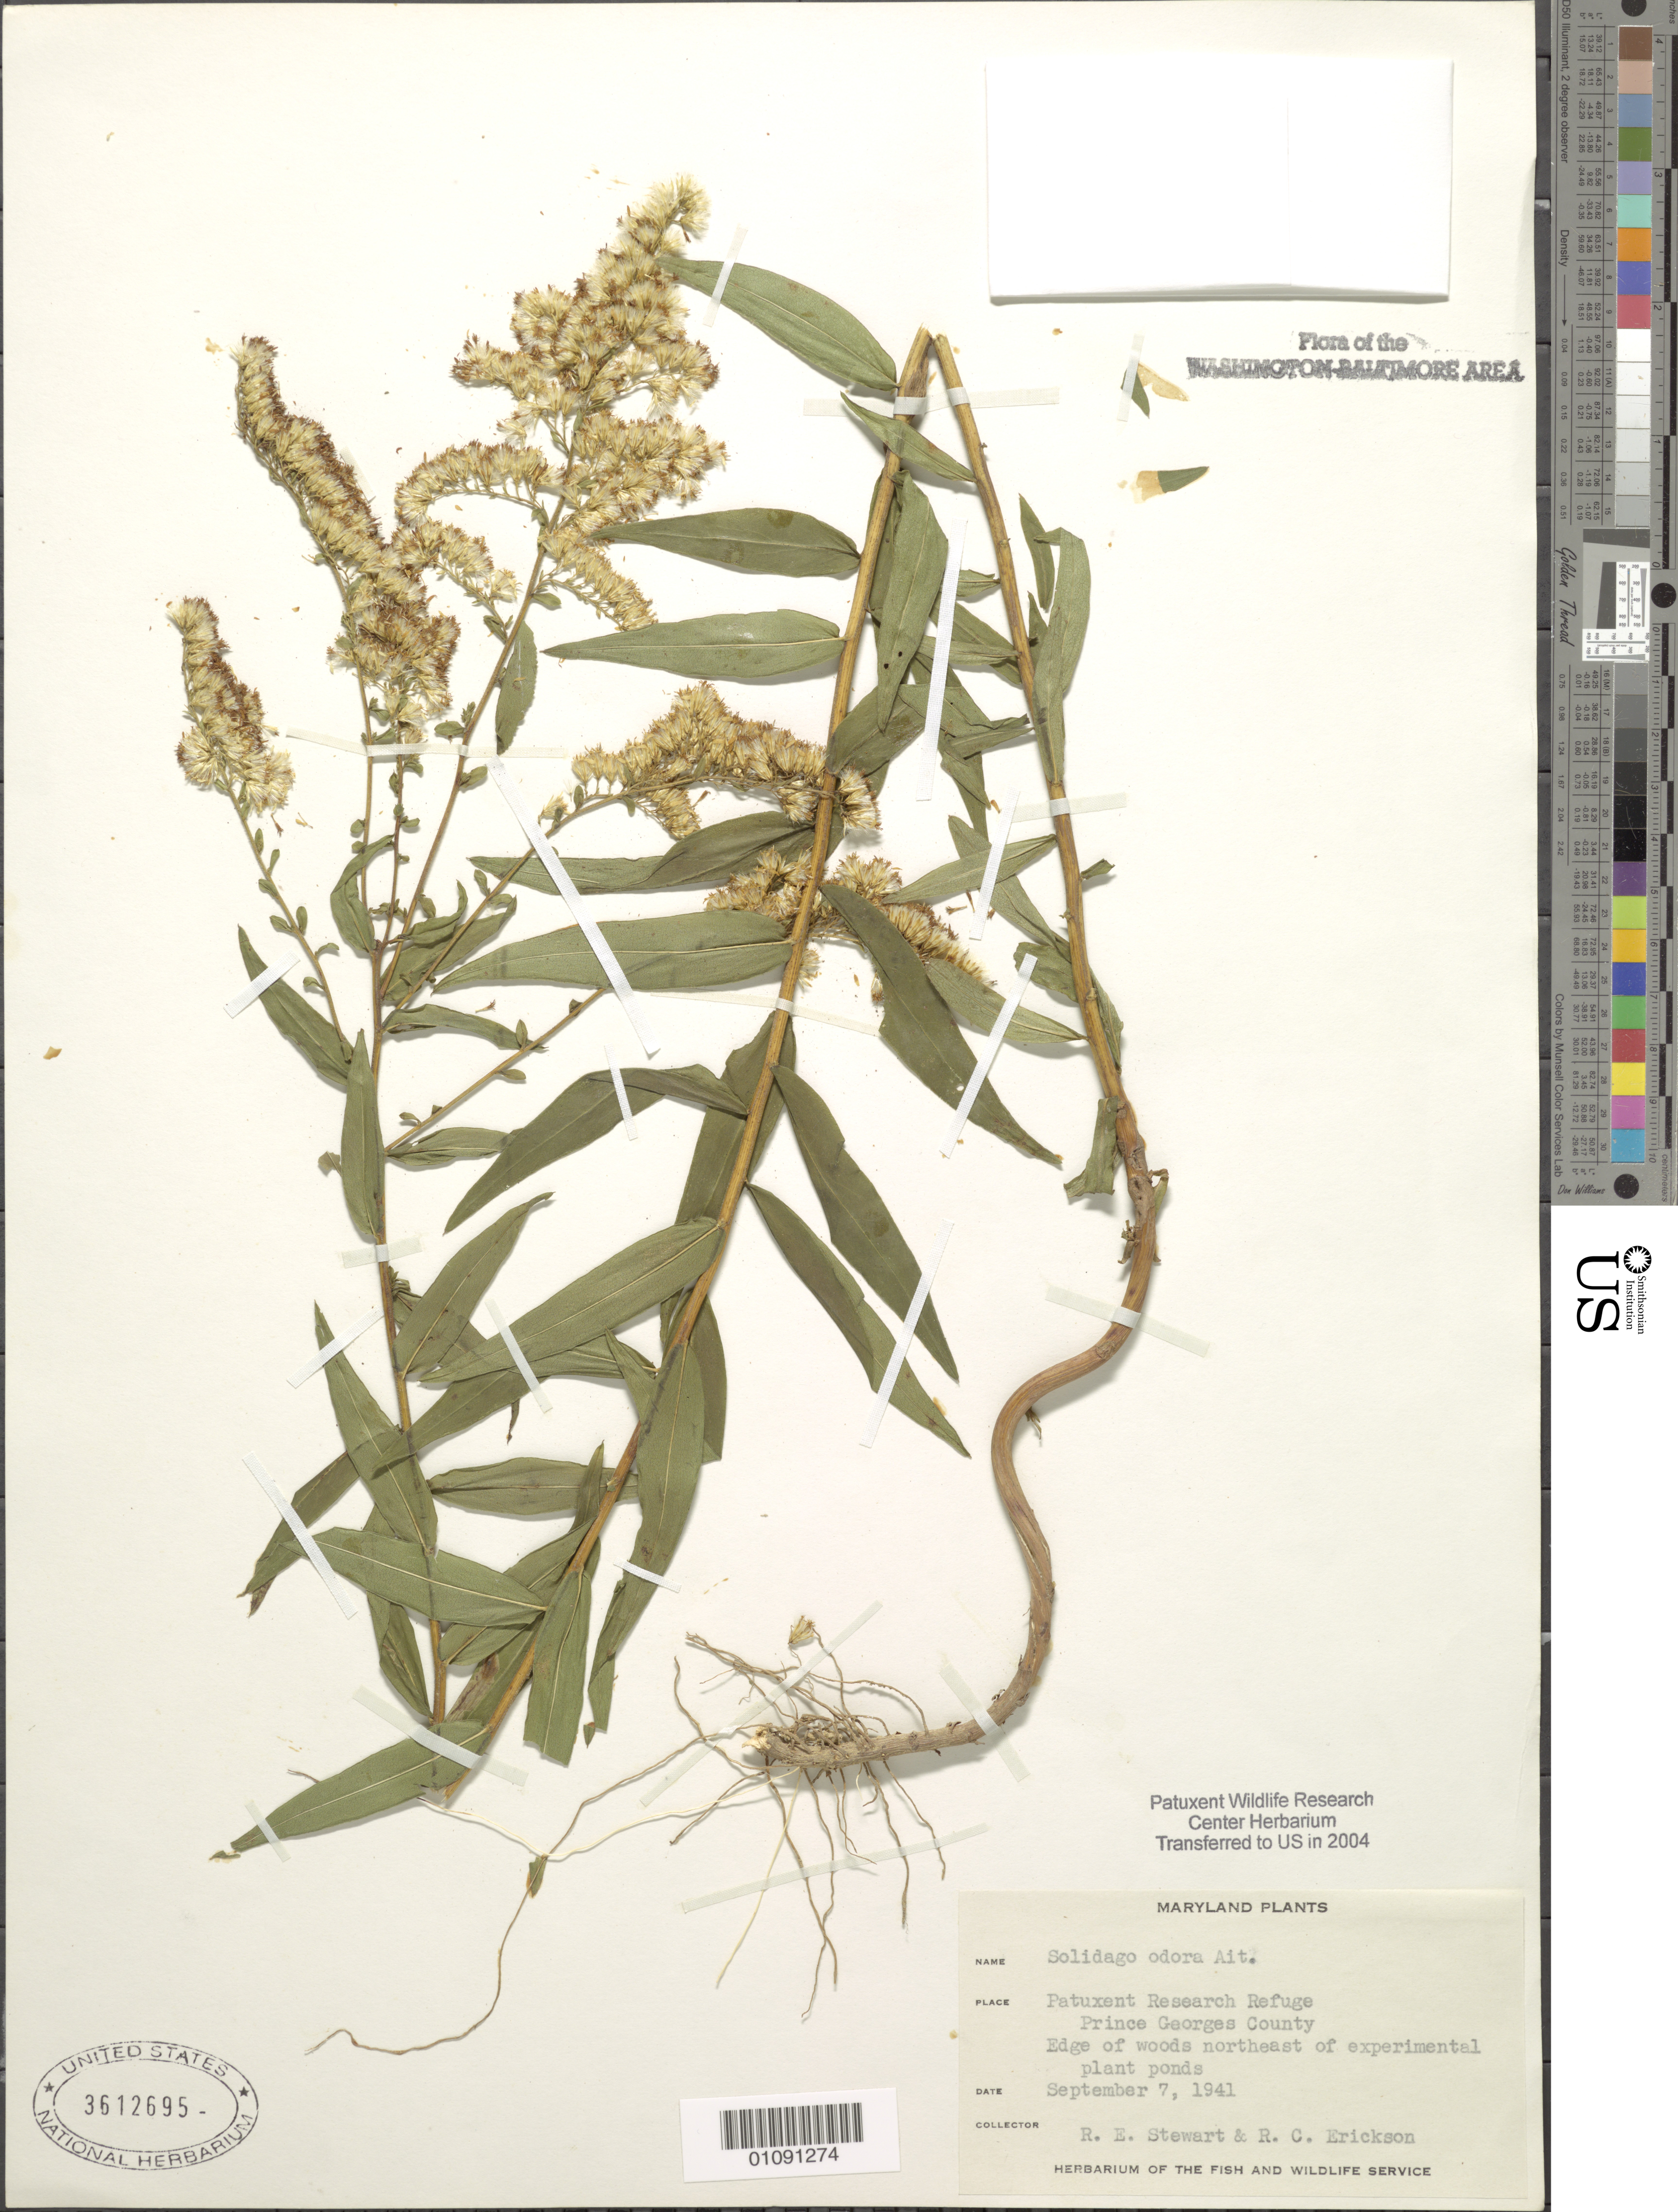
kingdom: Plantae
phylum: Tracheophyta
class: Magnoliopsida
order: Asterales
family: Asteraceae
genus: Solidago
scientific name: Solidago odora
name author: Aiton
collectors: R. Stewart & R. Erickson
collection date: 1941-09-07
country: United States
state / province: Maryland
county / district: Prince George's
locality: Patuxent Wildlife Refuge. N.E. of experimental plant ponds.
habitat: Edge of woods.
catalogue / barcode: US 3612695